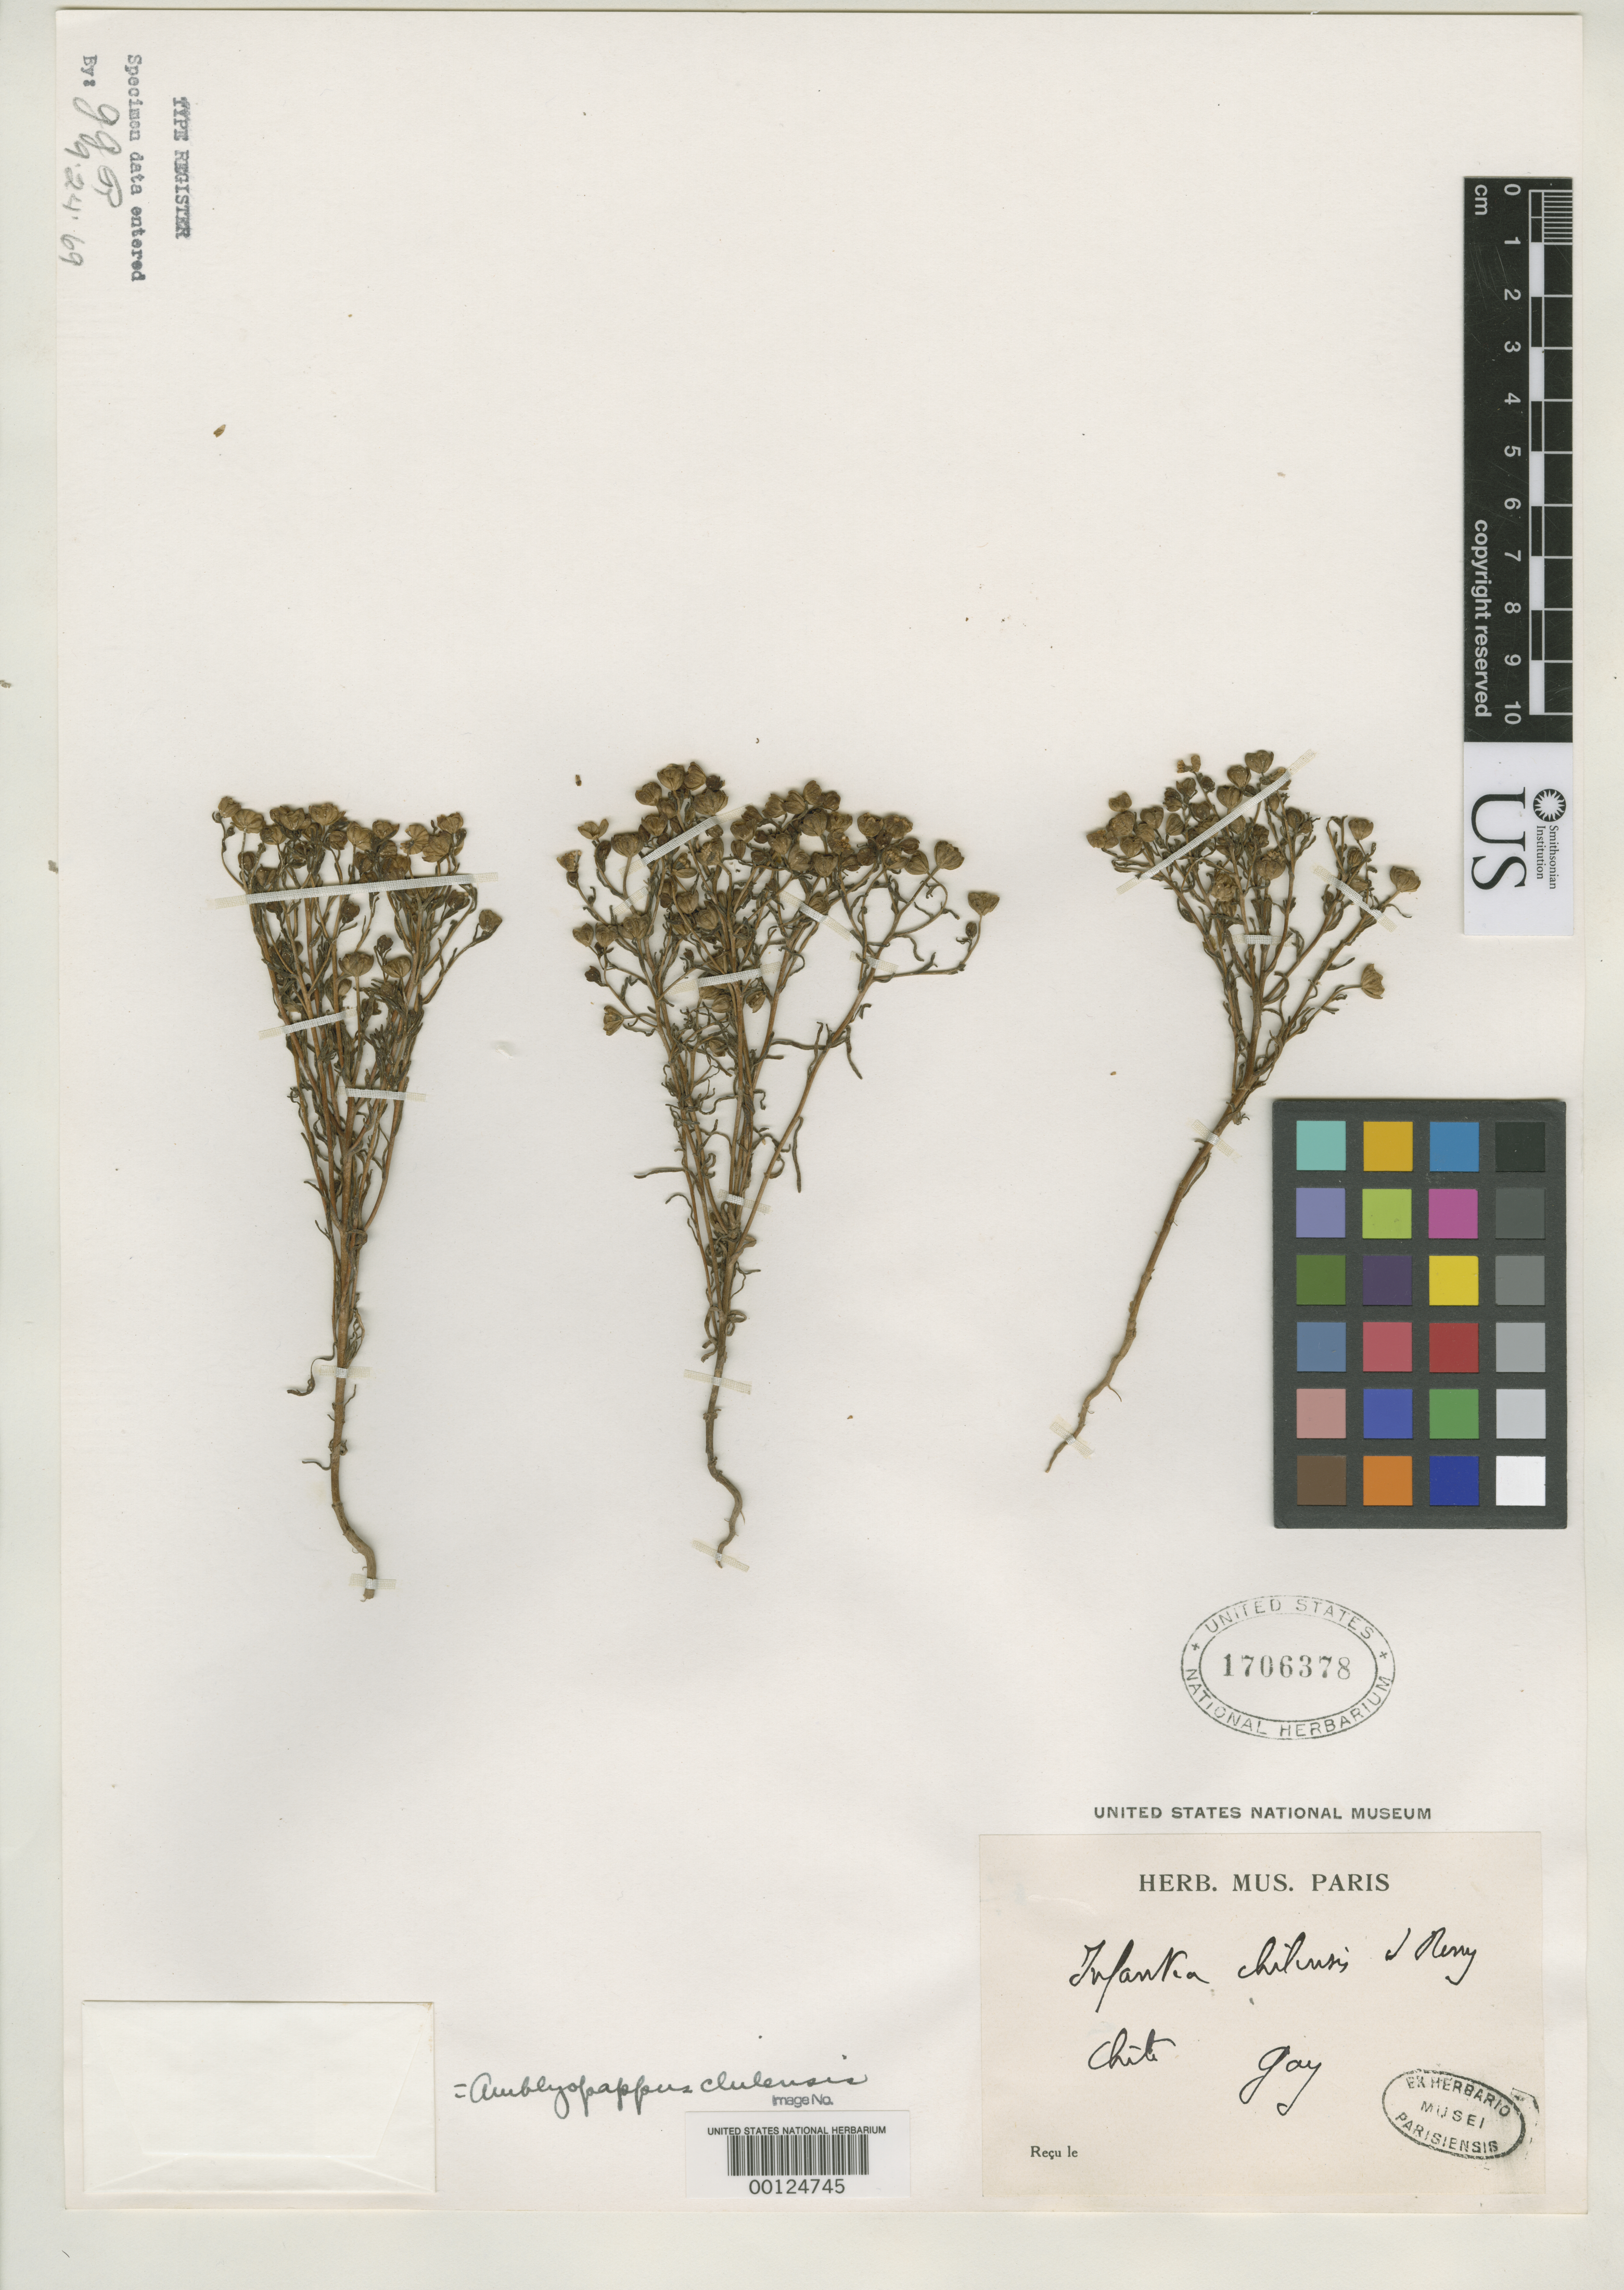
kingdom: Plantae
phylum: Tracheophyta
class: Magnoliopsida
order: Asterales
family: Asteraceae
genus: Infantea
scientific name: Infantea chilensis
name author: J. Rémy in Gay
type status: Type Collection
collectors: C. Gay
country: Chile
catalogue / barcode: US 1706378